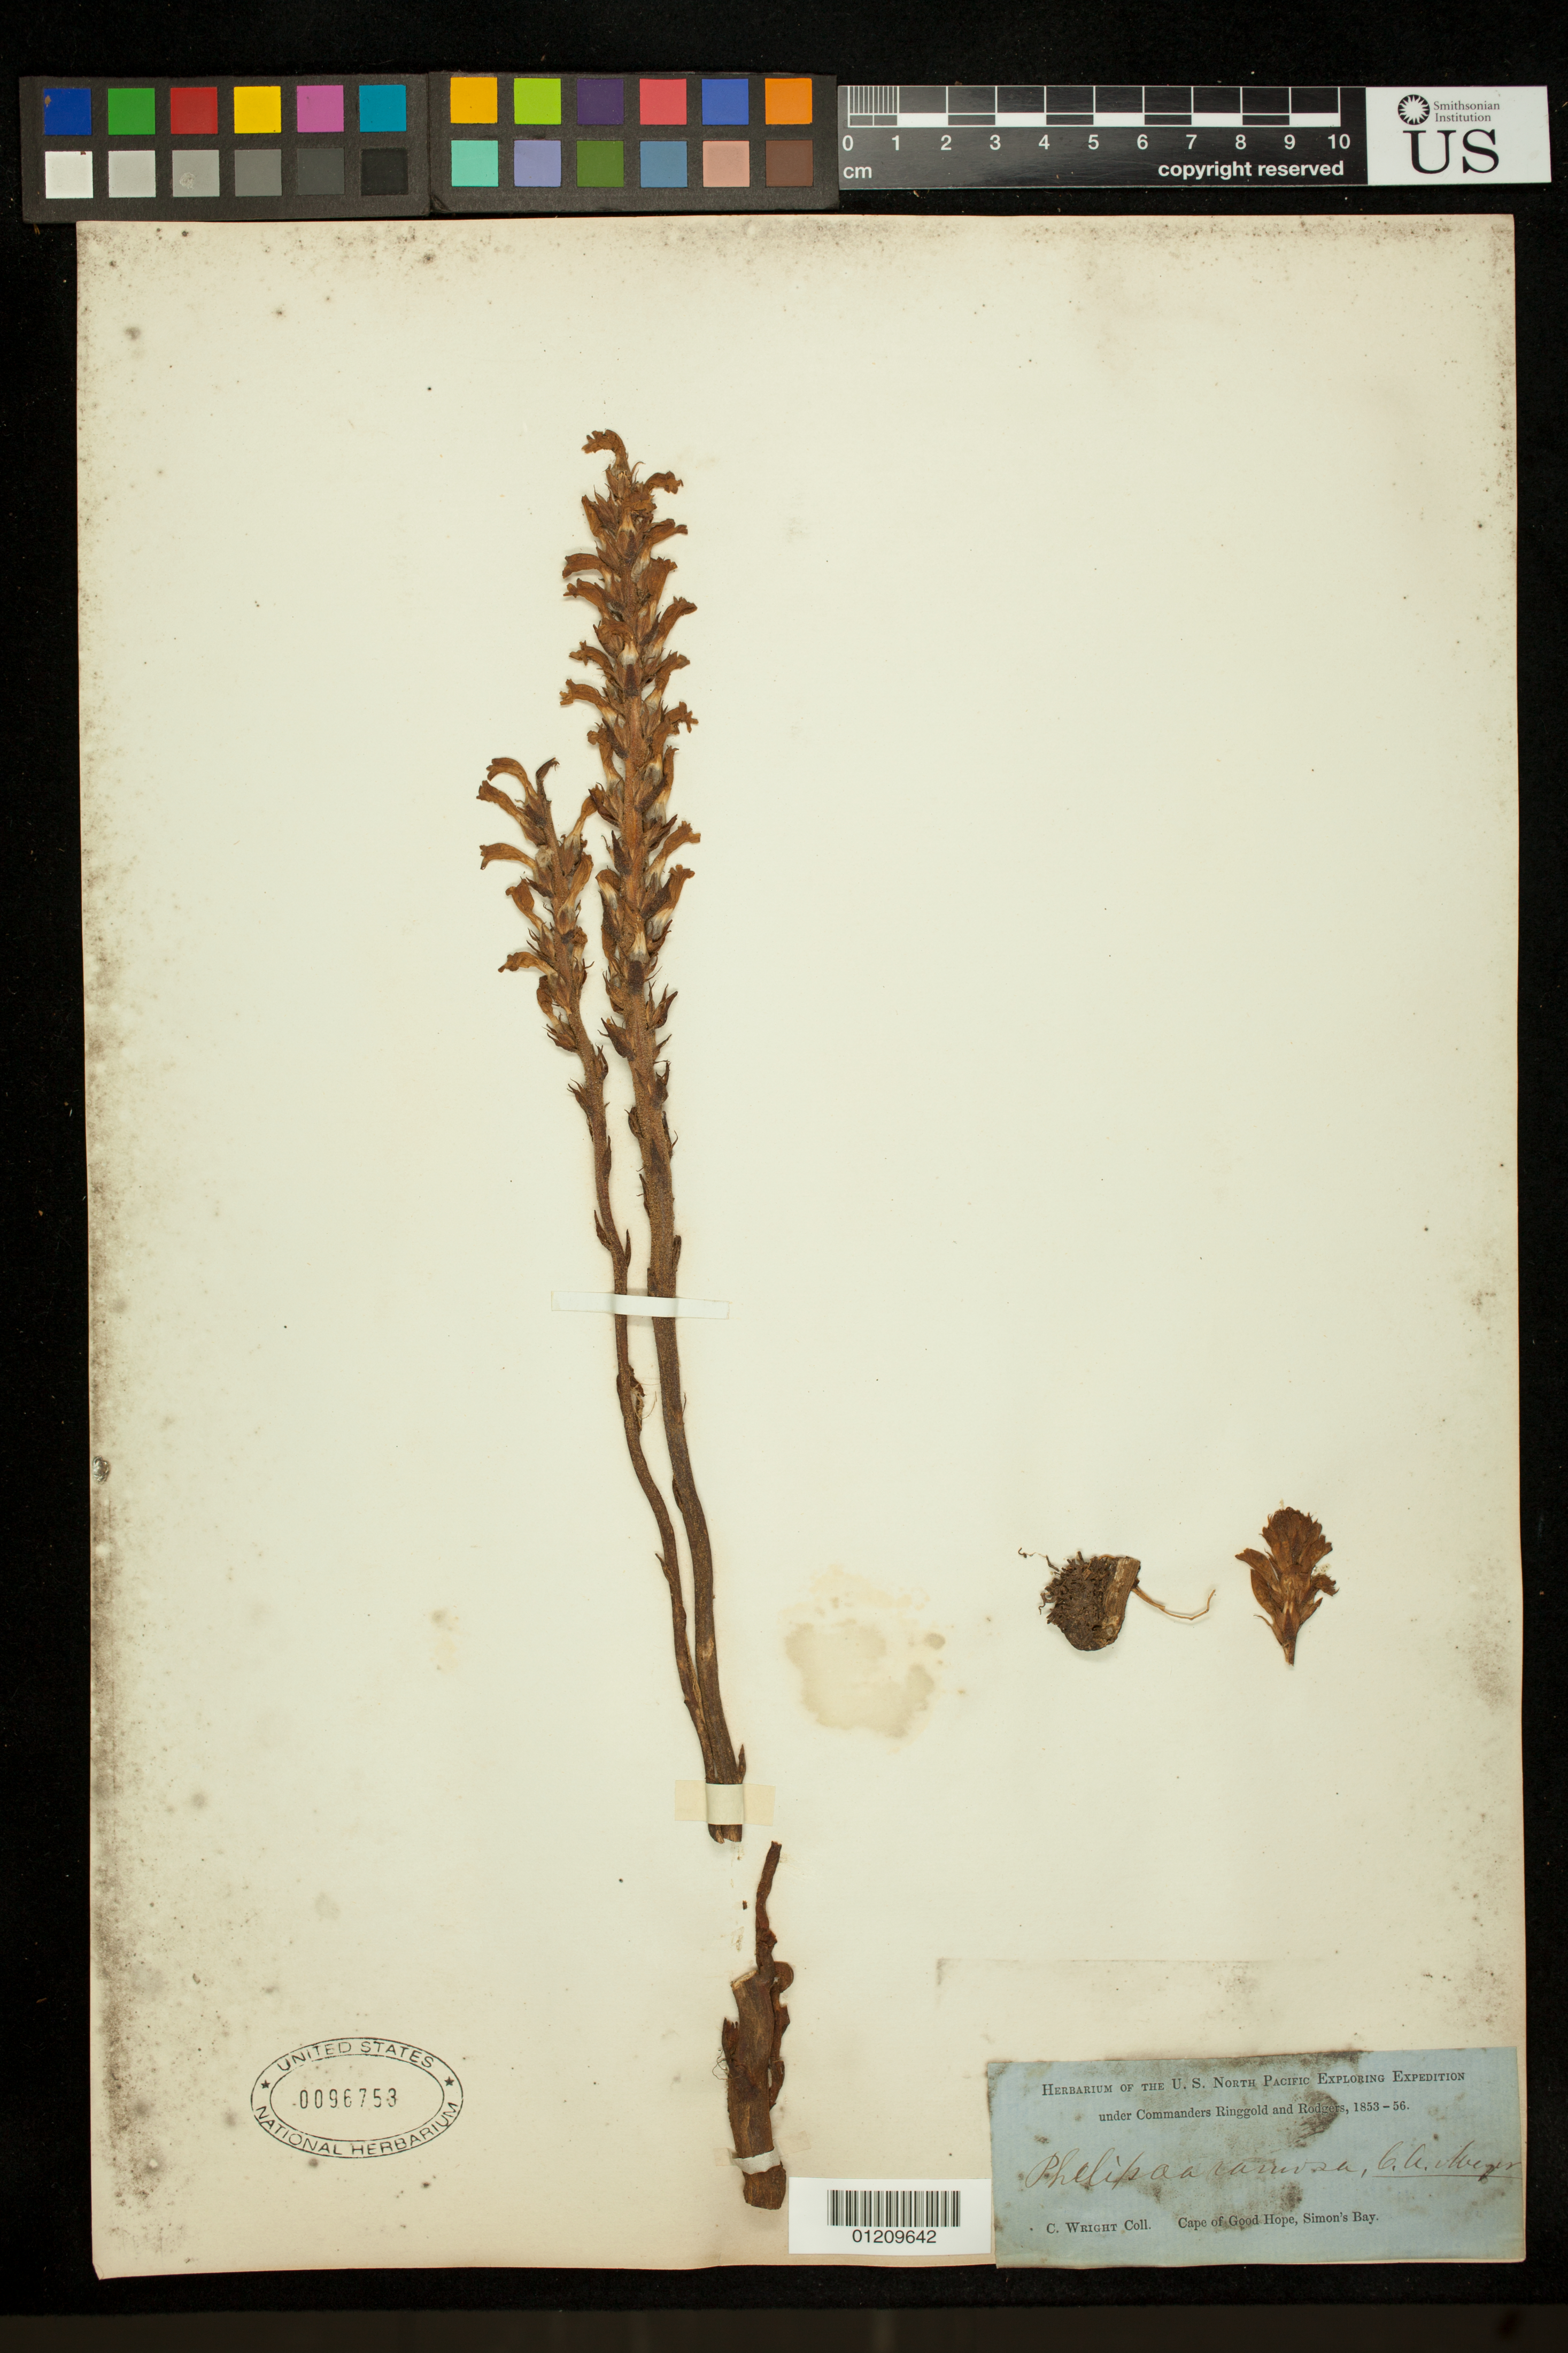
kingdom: Plantae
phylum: Tracheophyta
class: Magnoliopsida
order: Lamiales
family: Orobanchaceae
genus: Phelypaea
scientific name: Phelypaea ramosa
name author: (L.) C.A. Mey.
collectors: C. Wright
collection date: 1853/1856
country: South Africa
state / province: Western Cape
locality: Cape of Good Hope, Simon's Bay.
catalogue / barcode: US 96753